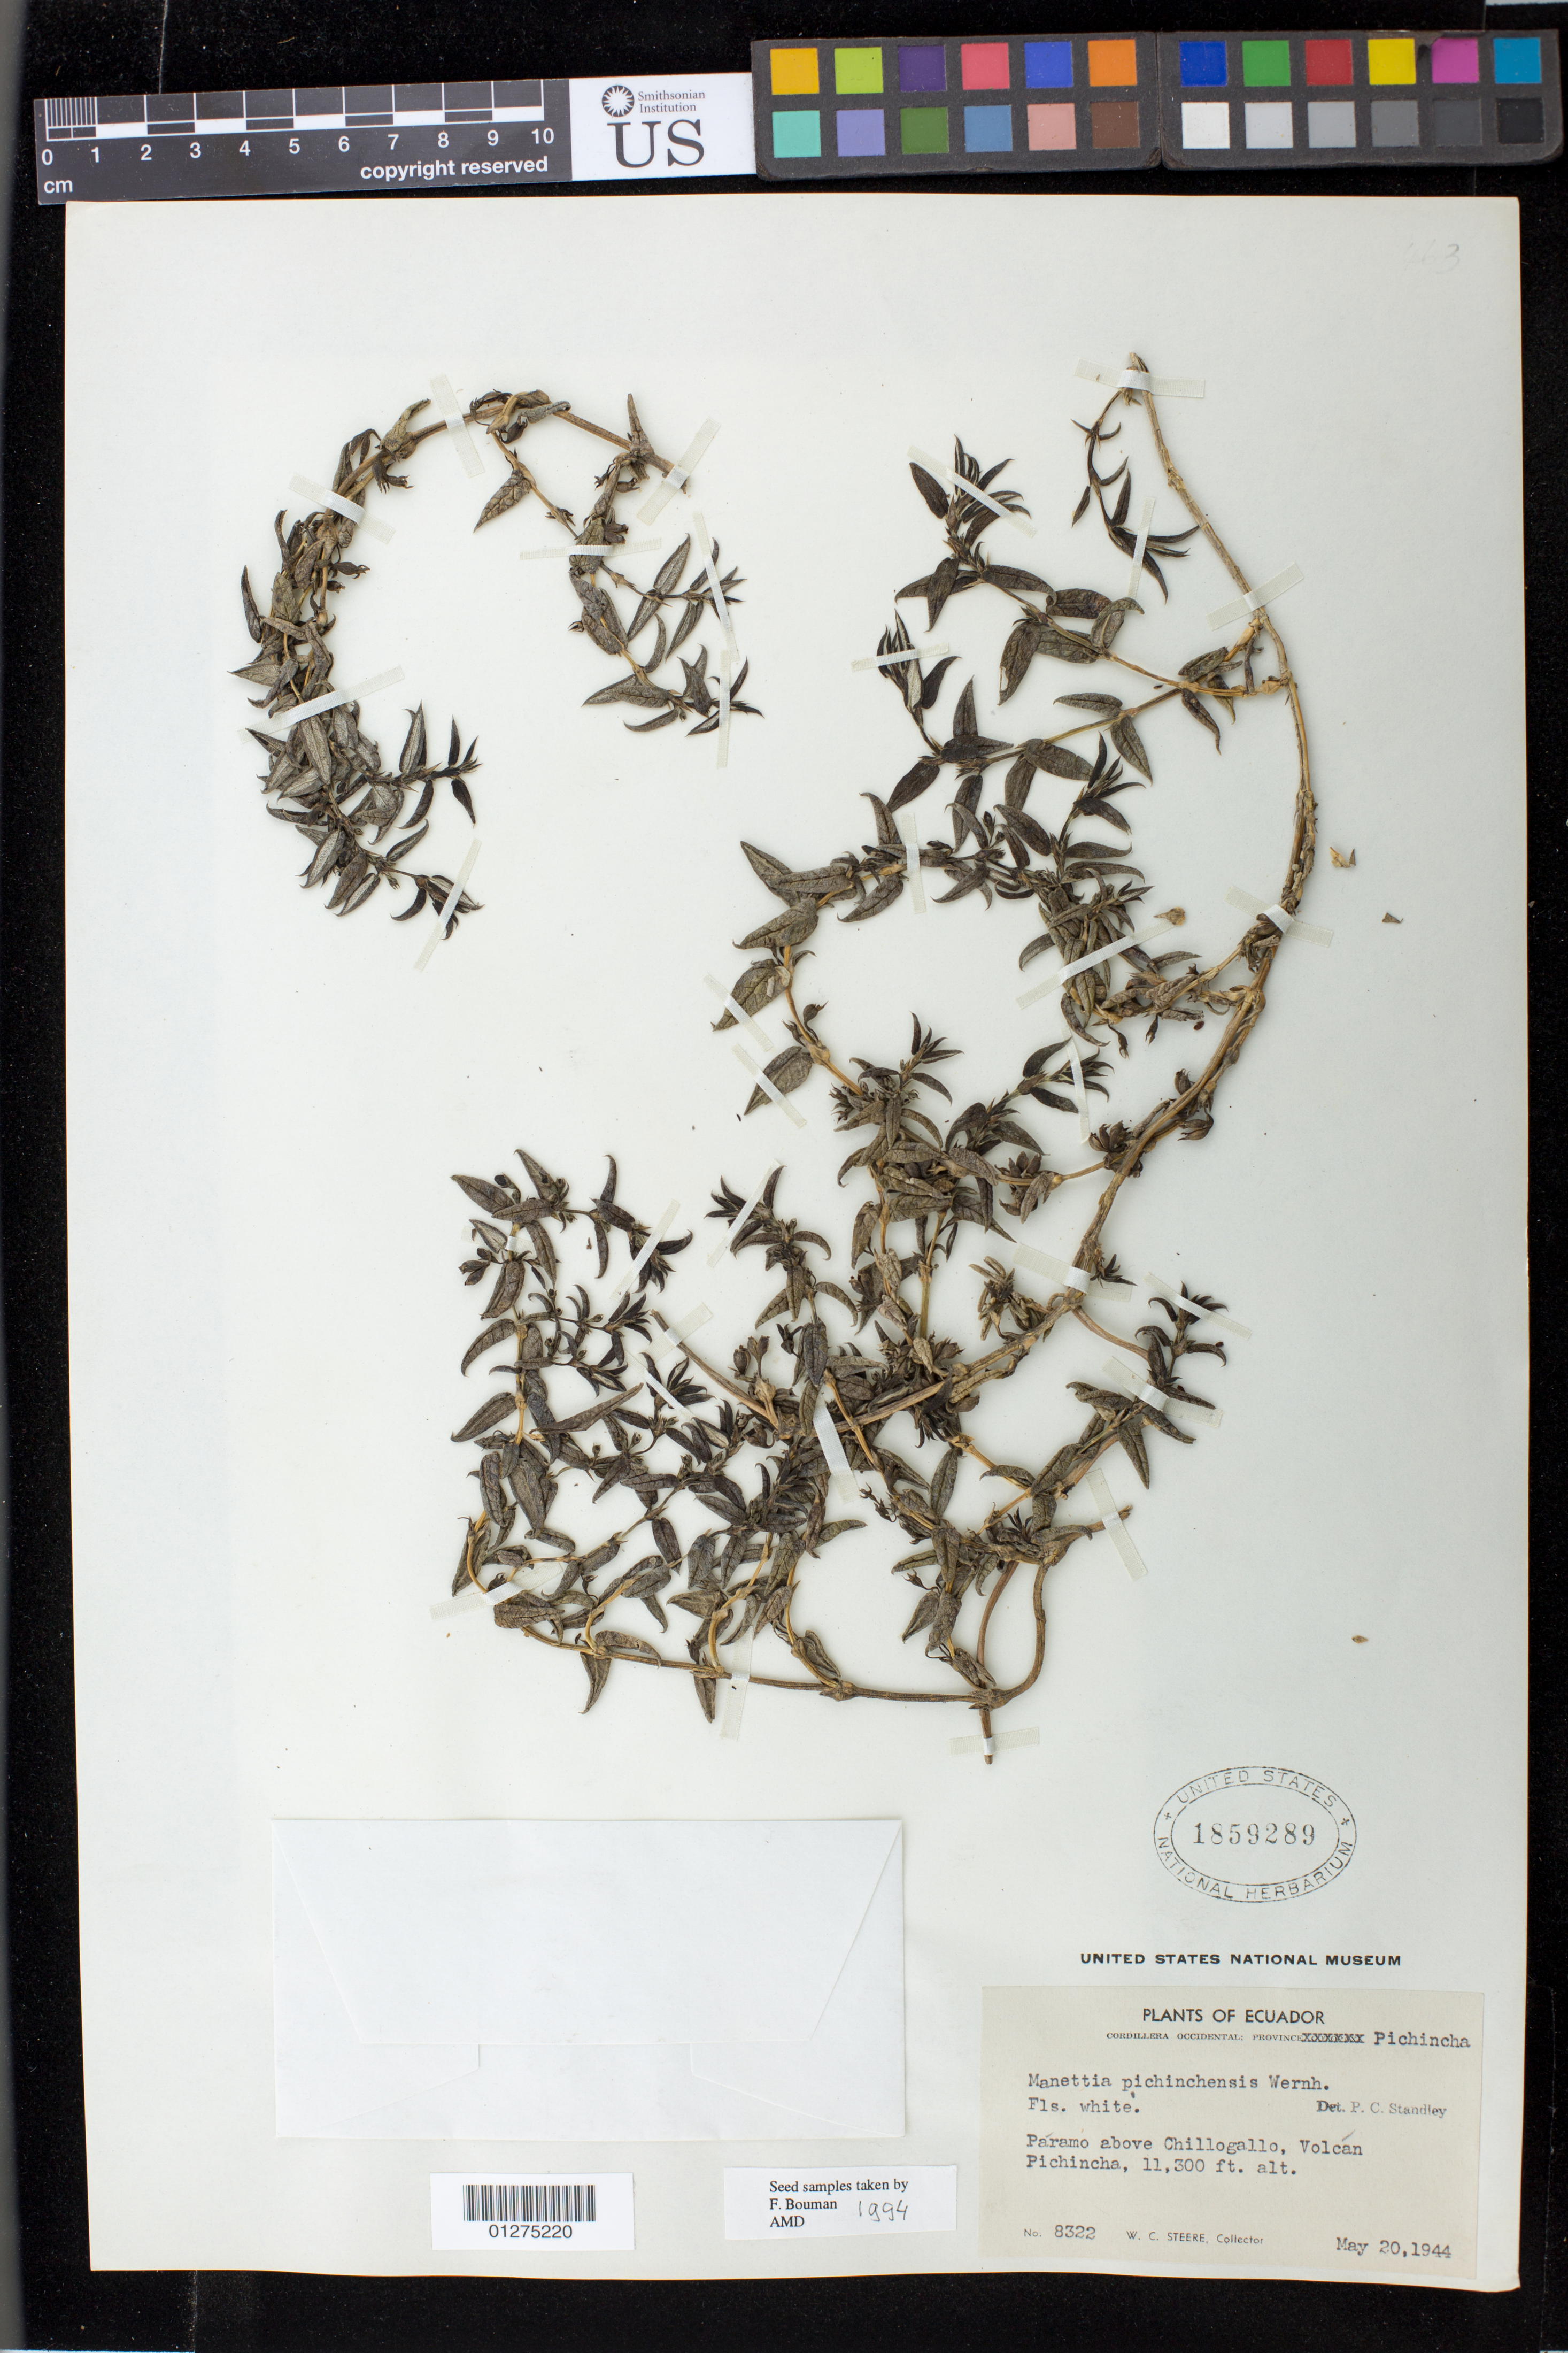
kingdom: Plantae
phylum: Tracheophyta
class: Magnoliopsida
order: Gentianales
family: Rubiaceae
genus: Manettia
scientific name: Manettia pichinchensis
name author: Wernham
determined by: Standley, Paul C.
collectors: W. C. Steere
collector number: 8322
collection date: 1944-05-20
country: Ecuador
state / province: Pichincha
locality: Cordillera Occidental, Páramo above Chillogallo, Volcán Pichincha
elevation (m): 3444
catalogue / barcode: US 1859289